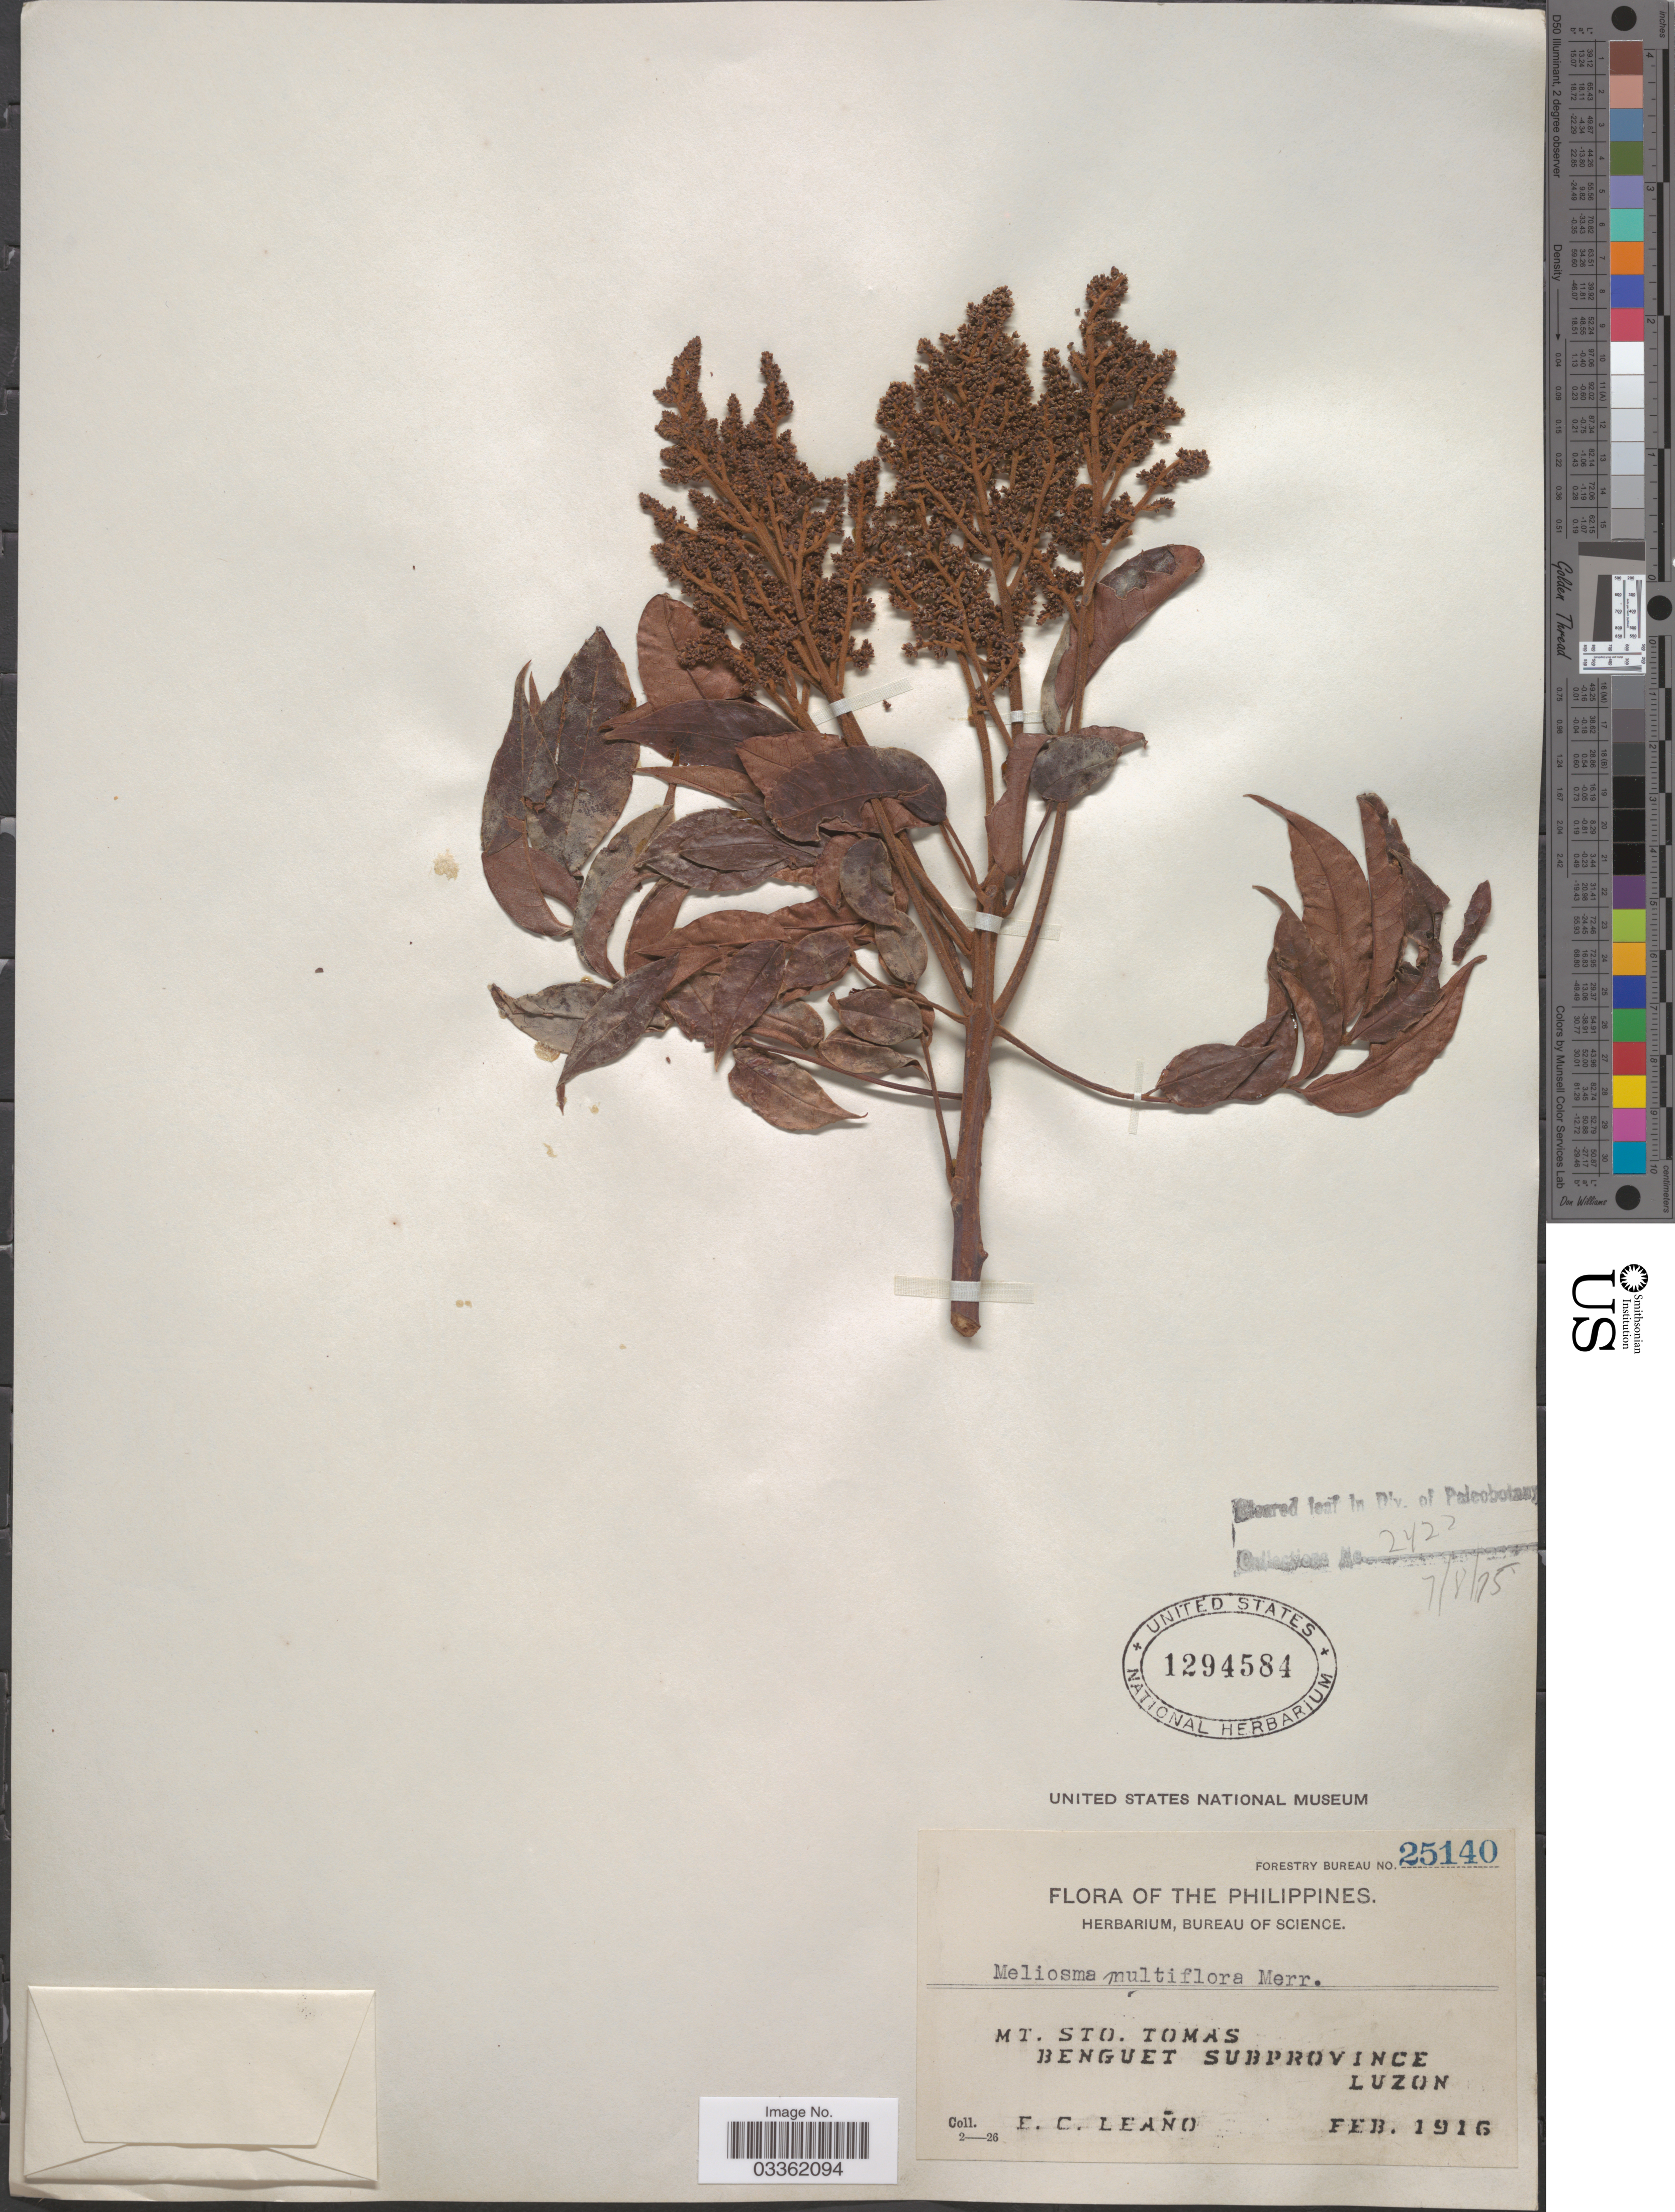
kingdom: Plantae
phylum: Tracheophyta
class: Magnoliopsida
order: Proteales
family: Sabiaceae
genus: Meliosma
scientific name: Meliosma multiflora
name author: Merr.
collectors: E. Leano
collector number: Forestry Bureau 25140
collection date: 1916-02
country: Philippines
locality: Mt. Sto. Tomas. Benguet Subprovince. Luzon.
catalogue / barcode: US 1294584